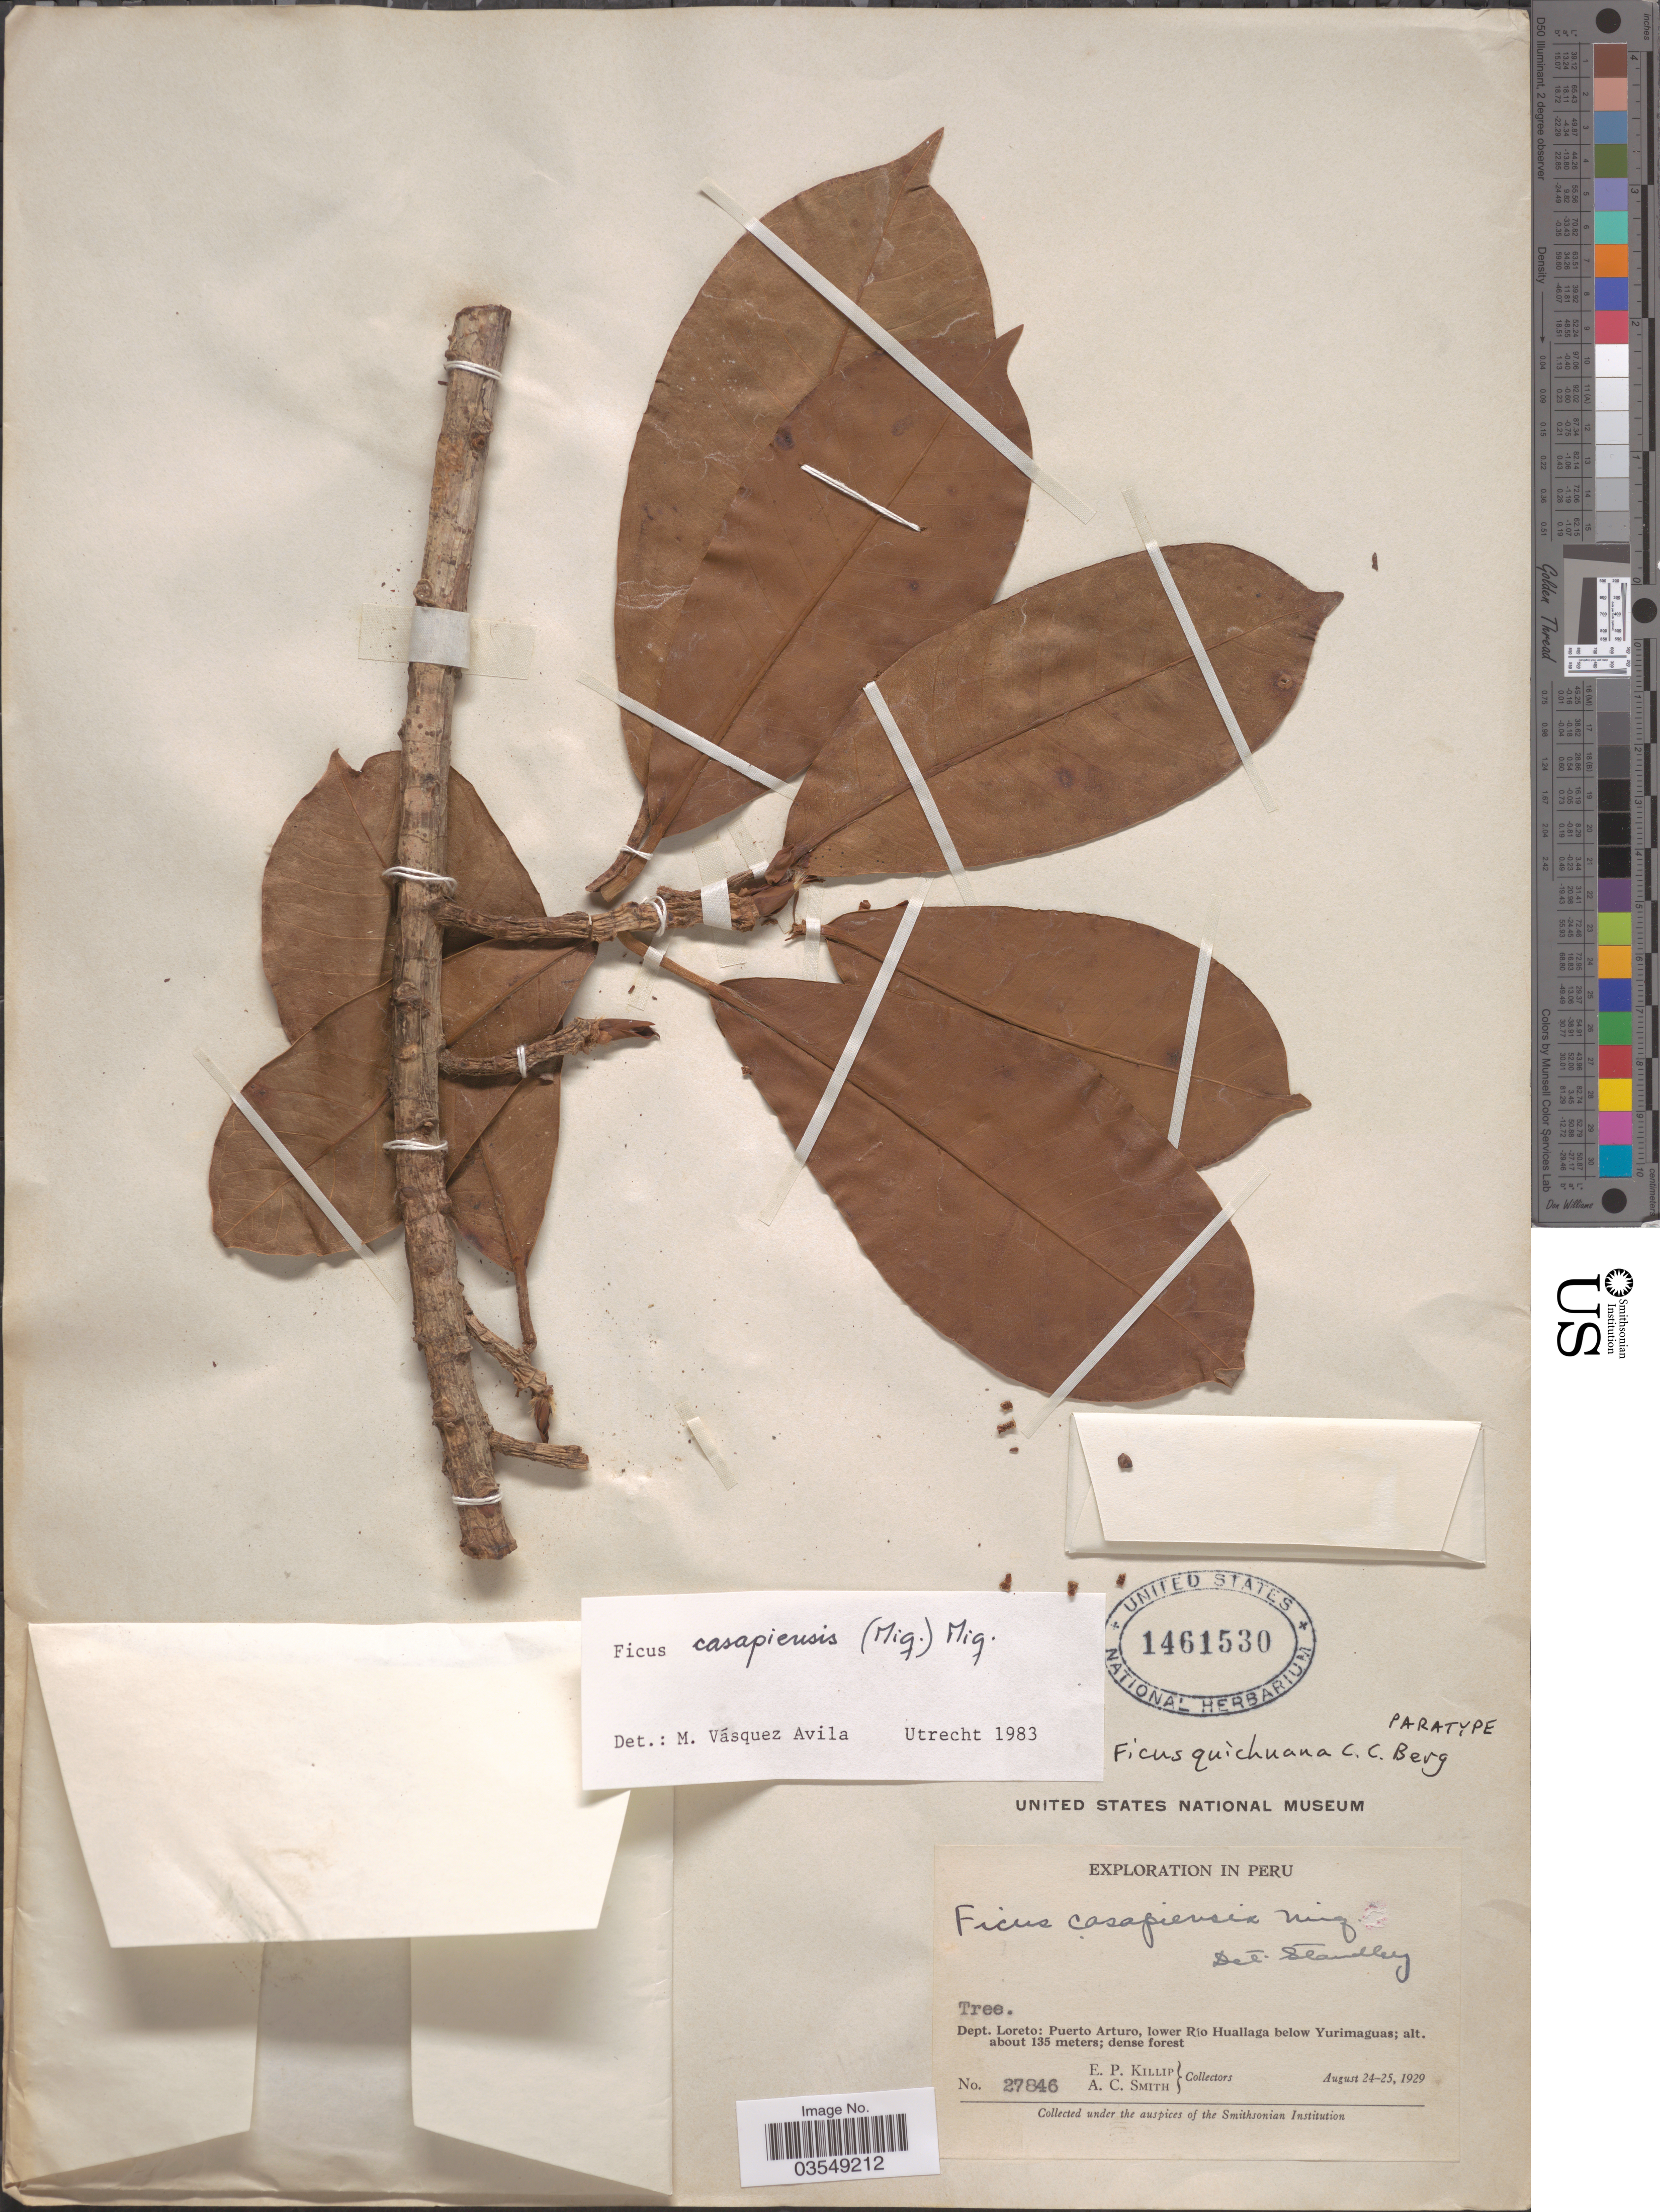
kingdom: Plantae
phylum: Tracheophyta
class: Magnoliopsida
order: Rosales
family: Moraceae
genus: Ficus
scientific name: Ficus quichuana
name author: C.C. Berg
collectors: E. P. Killip & A. C. Smith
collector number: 27846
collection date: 1929-08-24/1929-08-25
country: Peru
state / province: Loreto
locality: Dept. Loreto: Puerto Arturo, lower Río Huallaga below Yurimaguas.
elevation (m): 135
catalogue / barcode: US 1461530